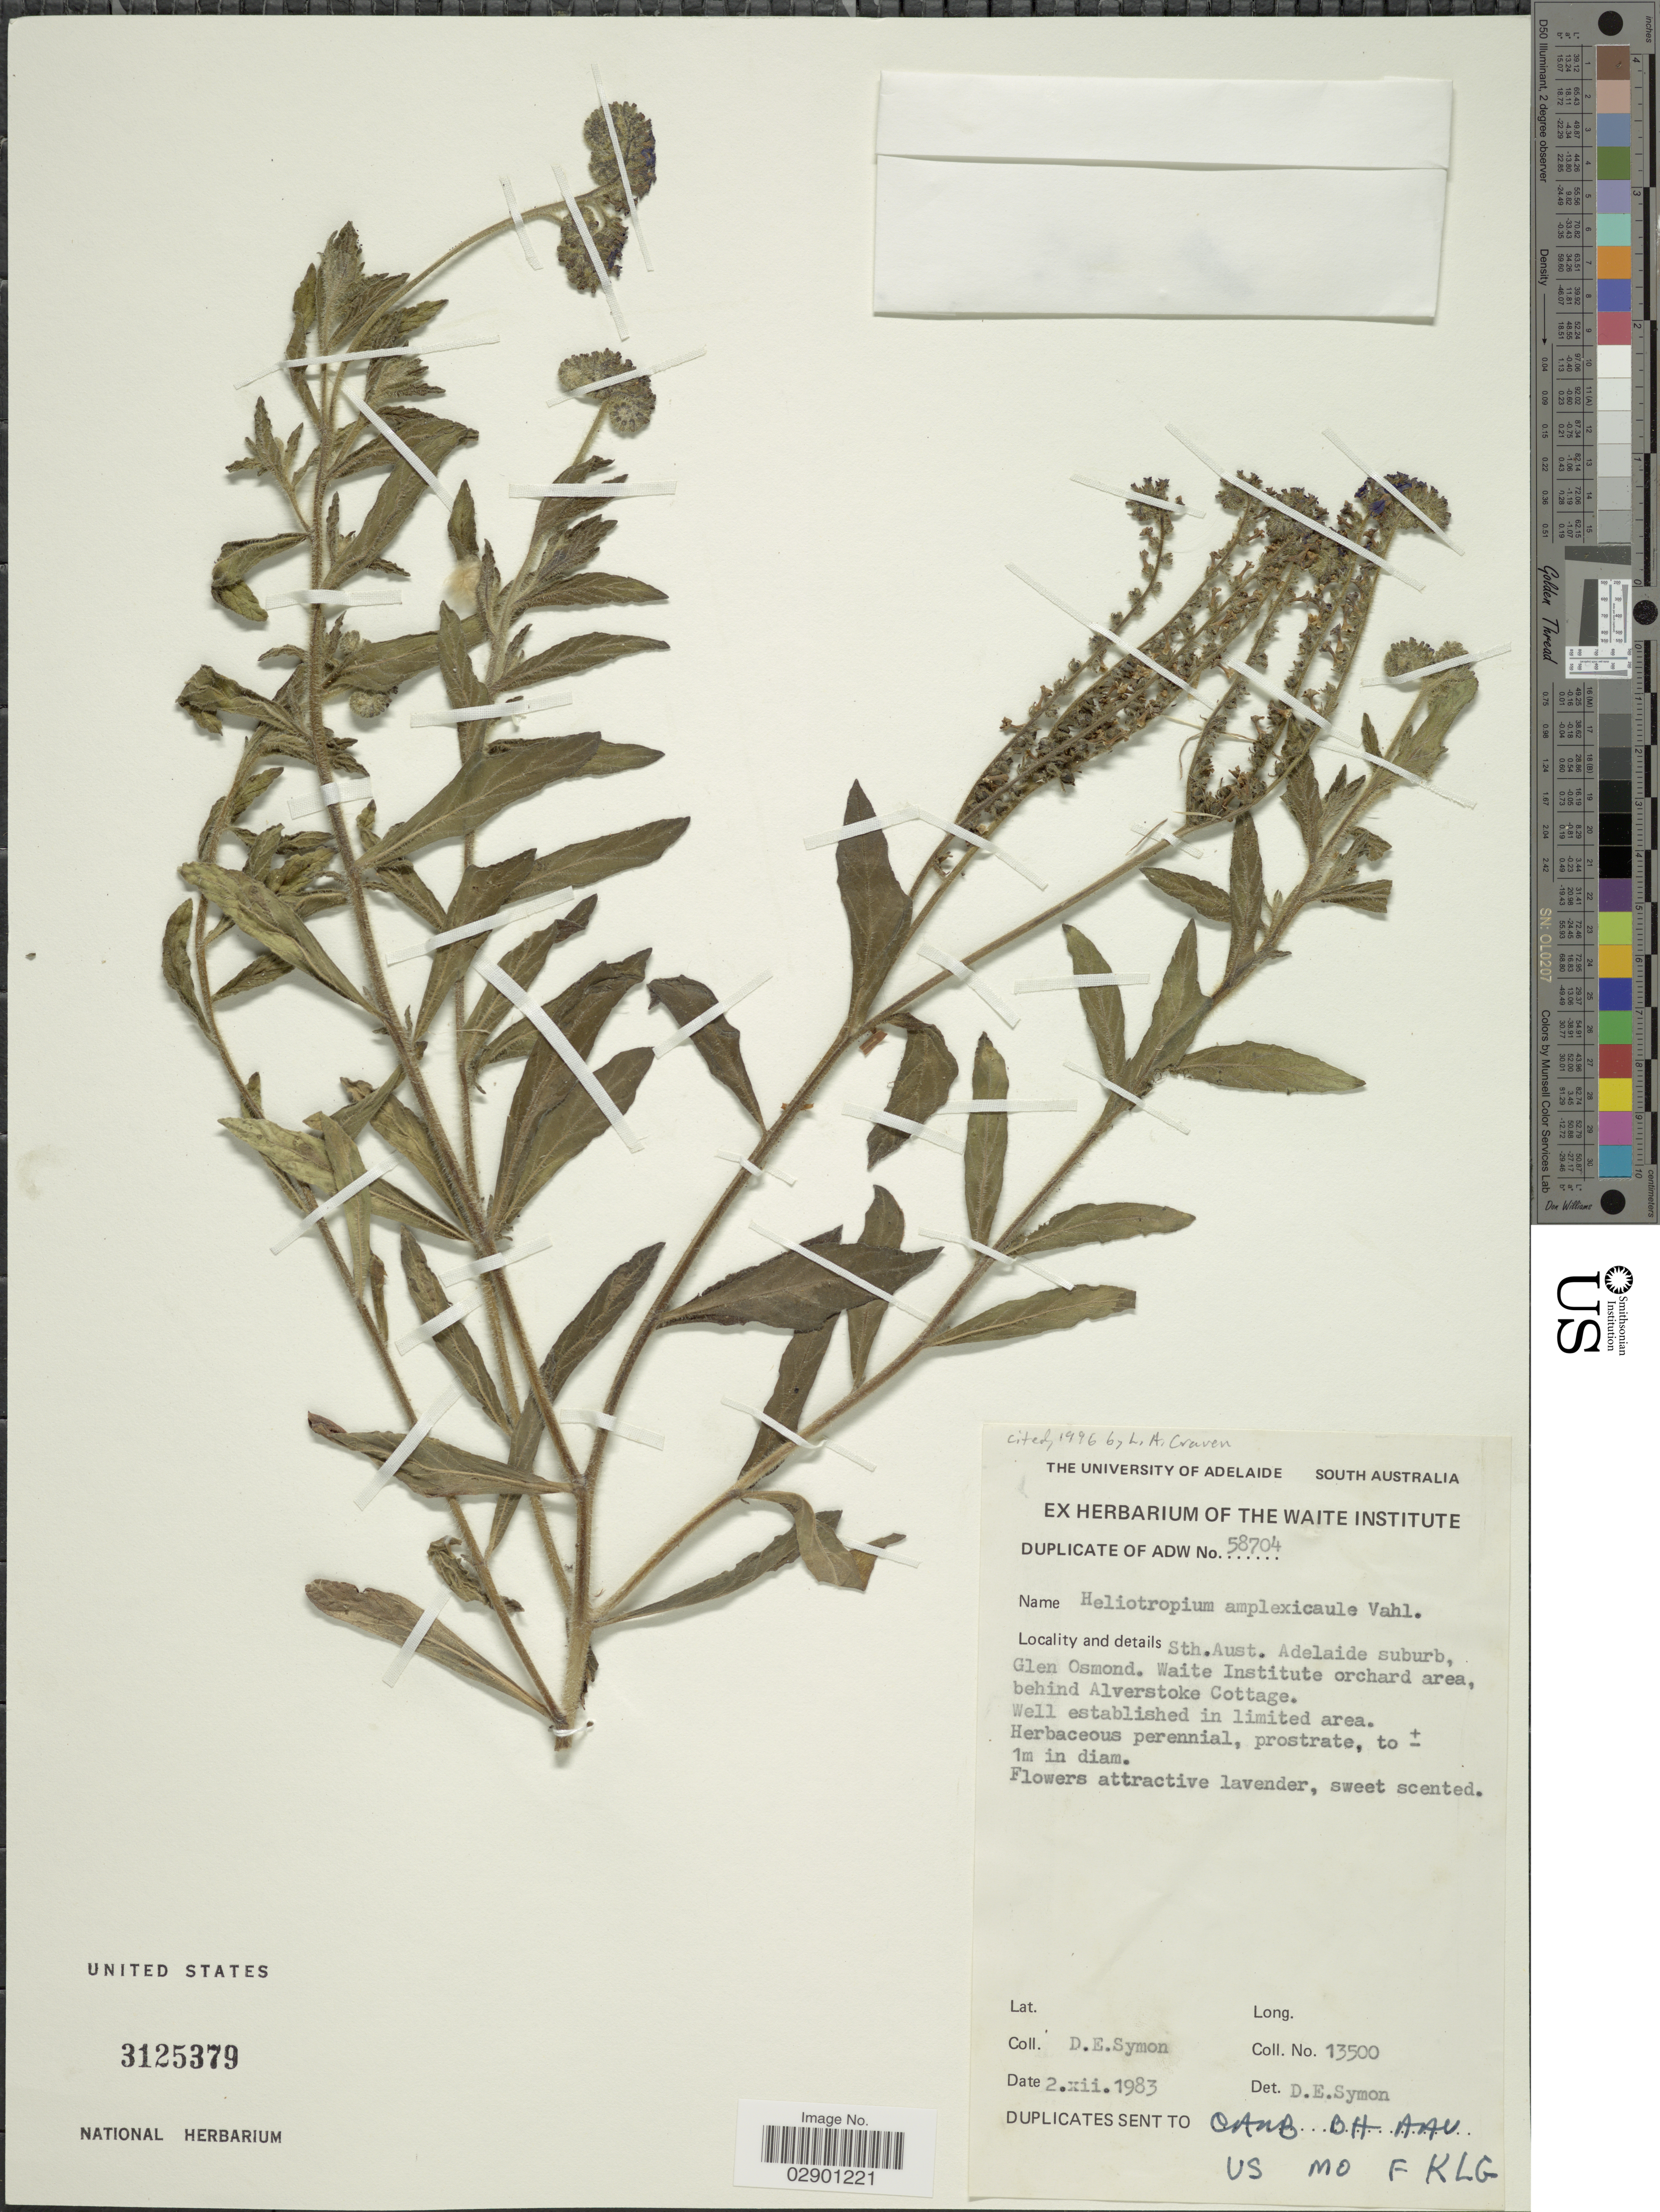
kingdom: Plantae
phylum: Tracheophyta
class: Magnoliopsida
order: Boraginales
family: Heliotropiaceae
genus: Heliotropium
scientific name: Heliotropium amplexicaule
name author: Vahl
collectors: D. Symon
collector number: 13500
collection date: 1983-12-02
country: Australia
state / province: South Australia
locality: Sth. Aust. Adelaide suburb, Glen Osmond. Waite Institute orchard area, behind Alverstoke Cottage.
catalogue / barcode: US 3125379